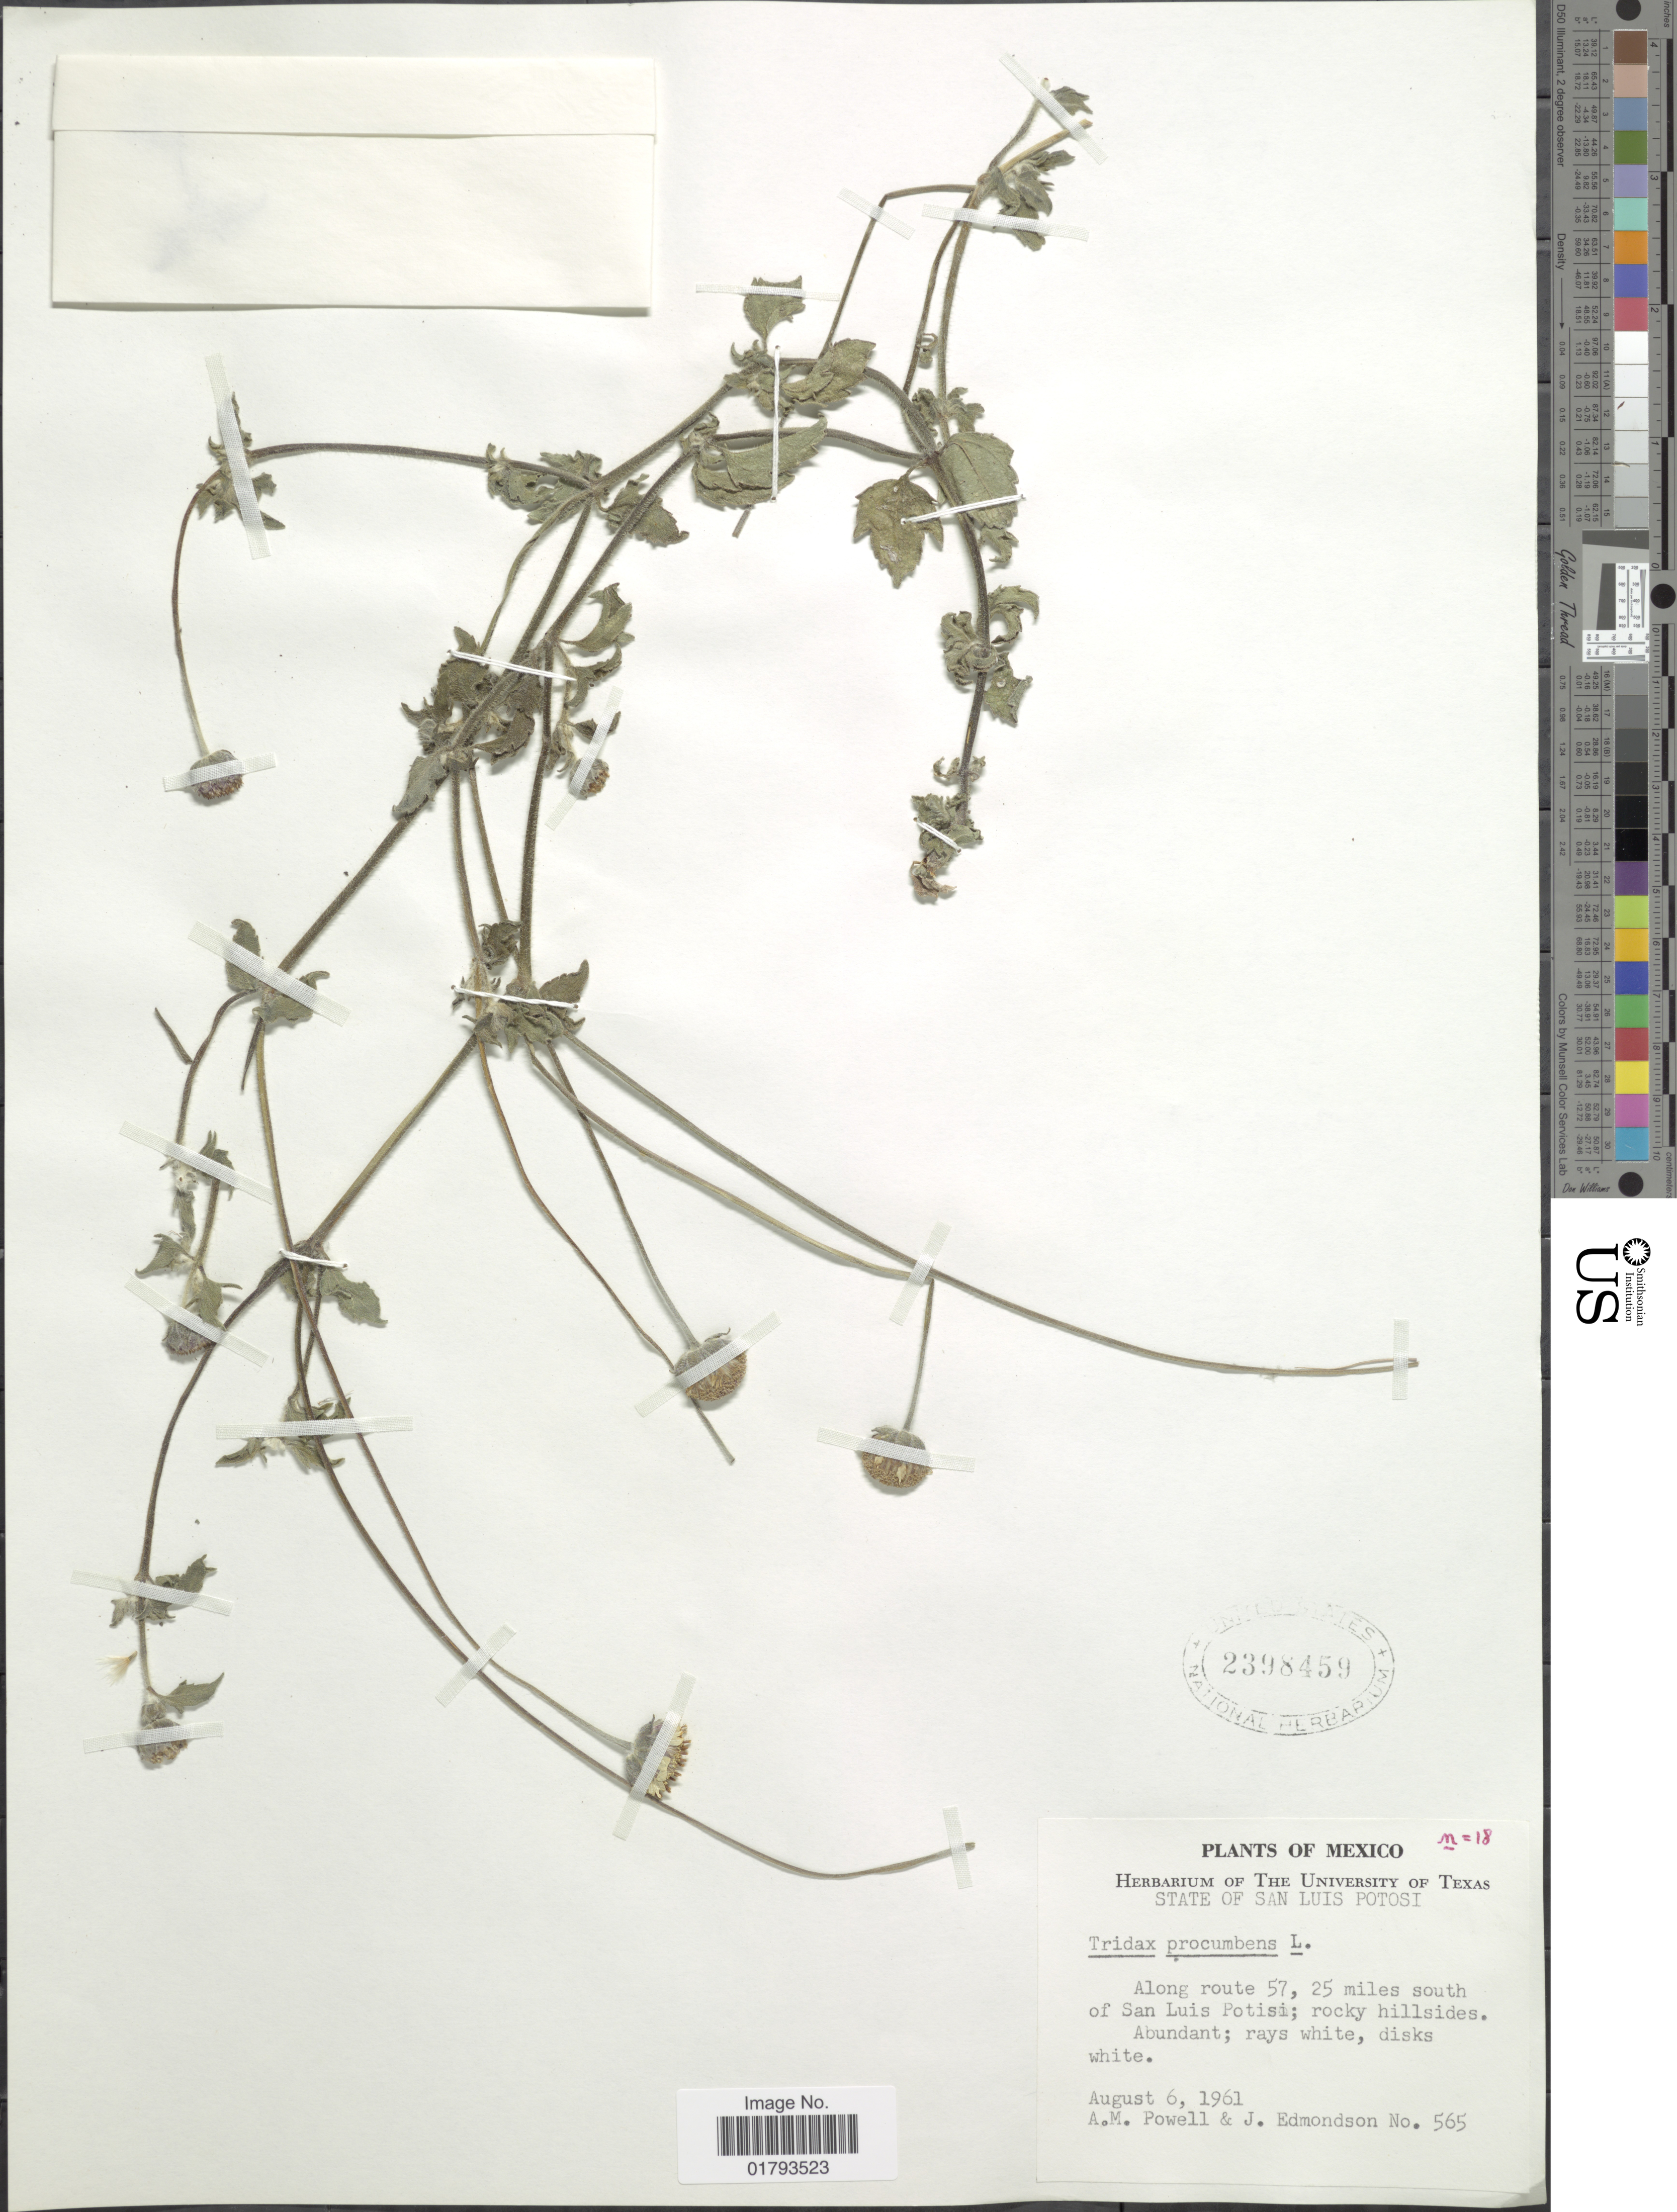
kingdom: Plantae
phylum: Tracheophyta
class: Magnoliopsida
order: Asterales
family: Asteraceae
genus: Tridax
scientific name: Tridax procumbens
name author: L.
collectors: A. M. Powell & J. Edmondson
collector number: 565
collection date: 1961-08-06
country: Mexico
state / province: San Luis Potosí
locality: State of San Luis Potosi. Along route 57, 25 miles south of San Luis Potosi.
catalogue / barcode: US 2398459